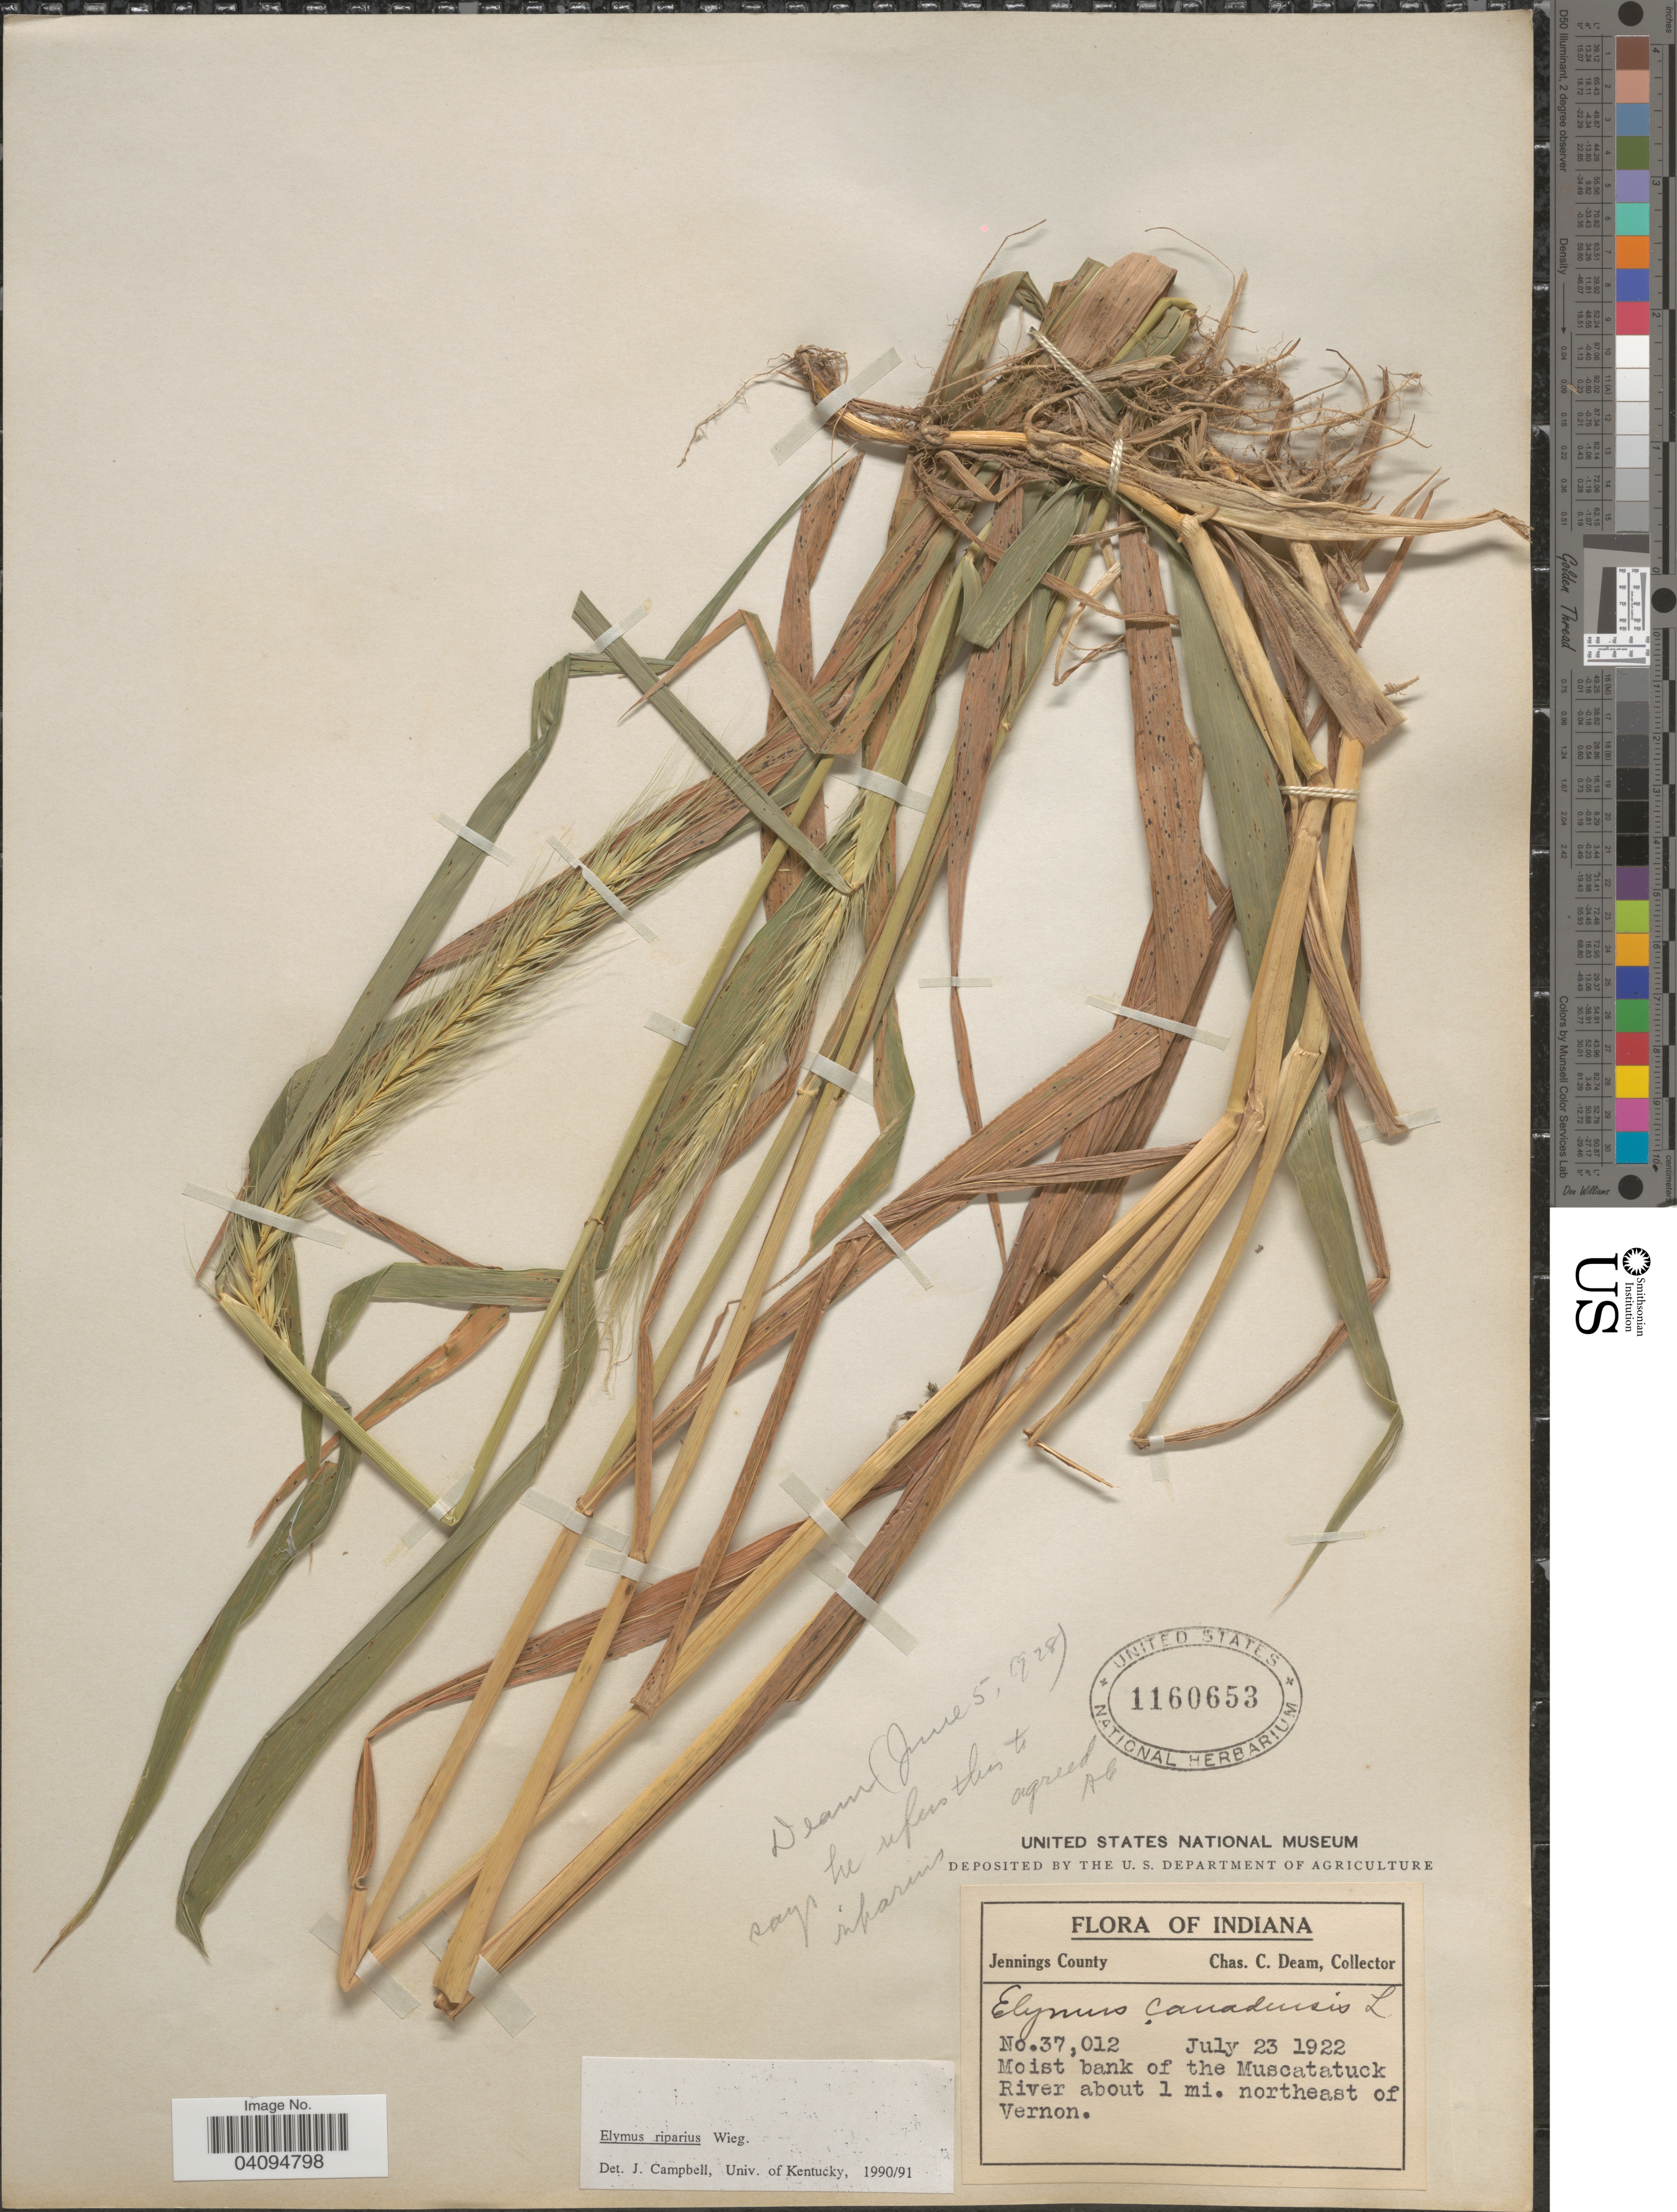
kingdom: Plantae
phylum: Tracheophyta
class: Liliopsida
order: Poales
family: Poaceae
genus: Elymus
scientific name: Elymus riparius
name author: Wiegand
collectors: C. C. Deam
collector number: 37012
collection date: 1922-07-23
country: United States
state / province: Indiana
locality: Jennings County. Moist bank of the Muscatatuck River about 1 mi. northeast of Vernon.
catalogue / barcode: US 1160653